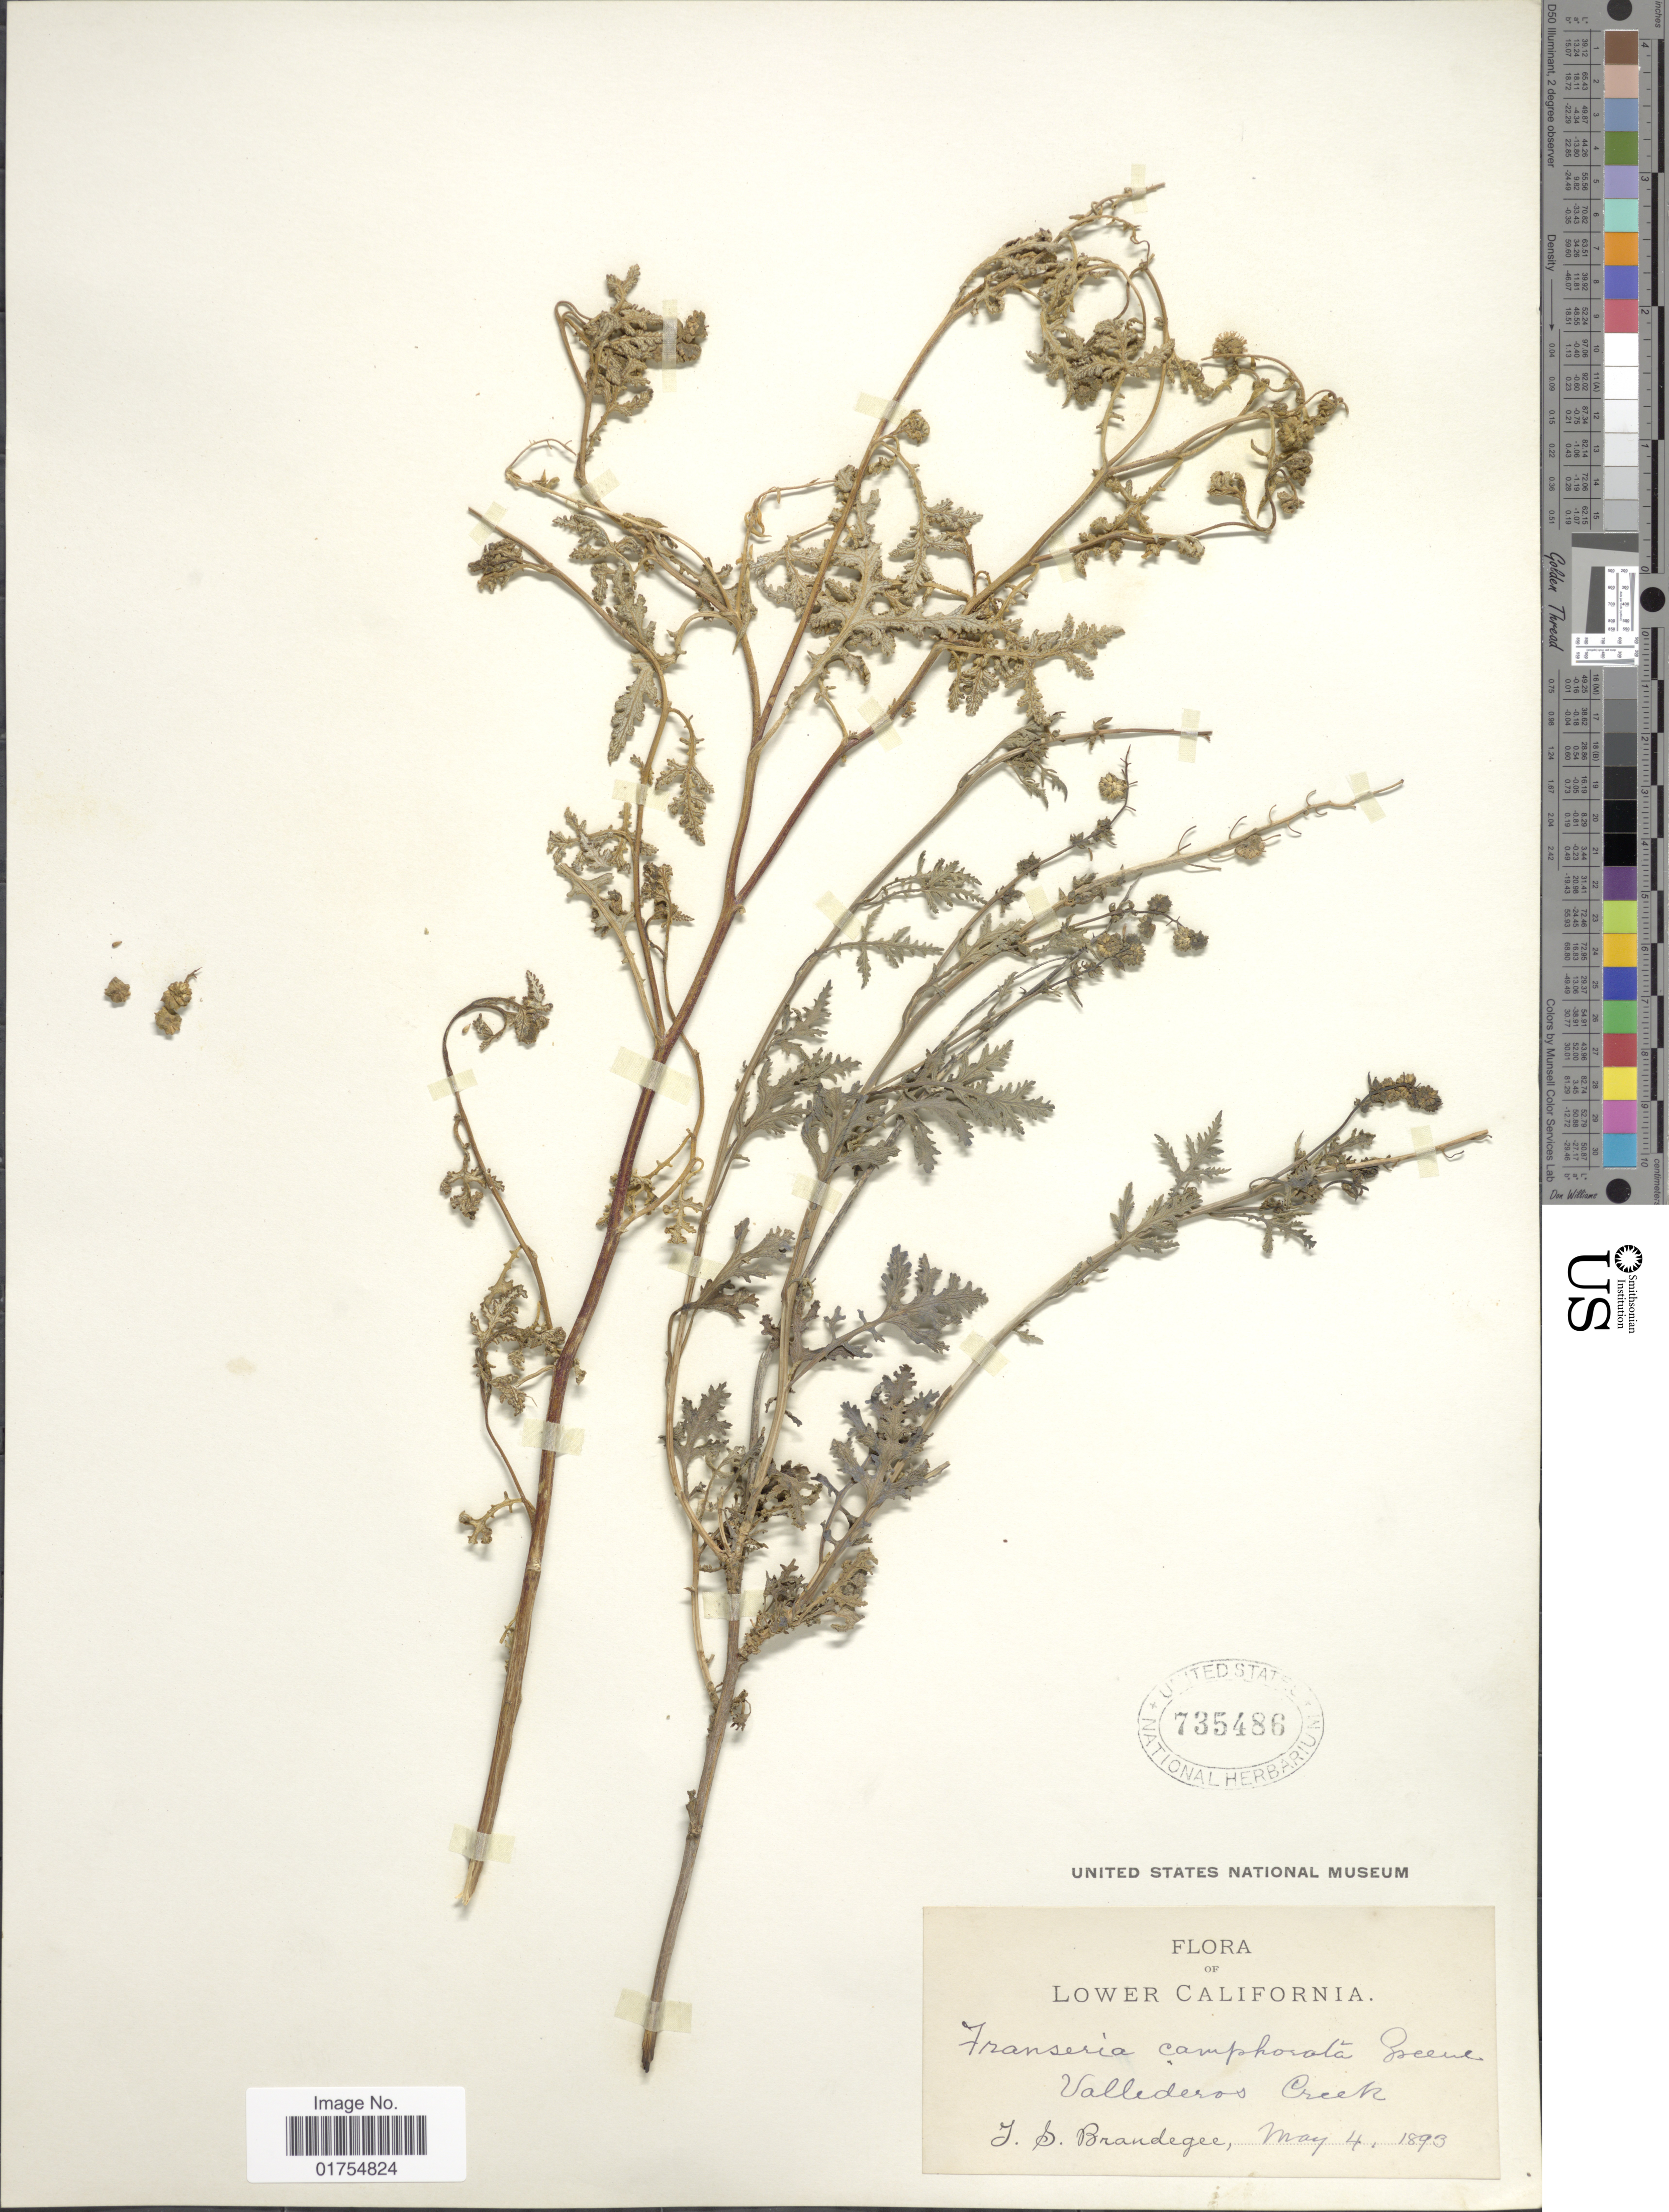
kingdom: Plantae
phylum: Tracheophyta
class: Magnoliopsida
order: Asterales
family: Asteraceae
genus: Franseria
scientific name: Franseria camphorata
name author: Greene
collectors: T. S. Brandegee (herbarium)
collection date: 1893-05-04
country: Mexico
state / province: Baja California Norte / Baja California Sur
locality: Lower California. Vallederos Creek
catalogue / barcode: US 735486